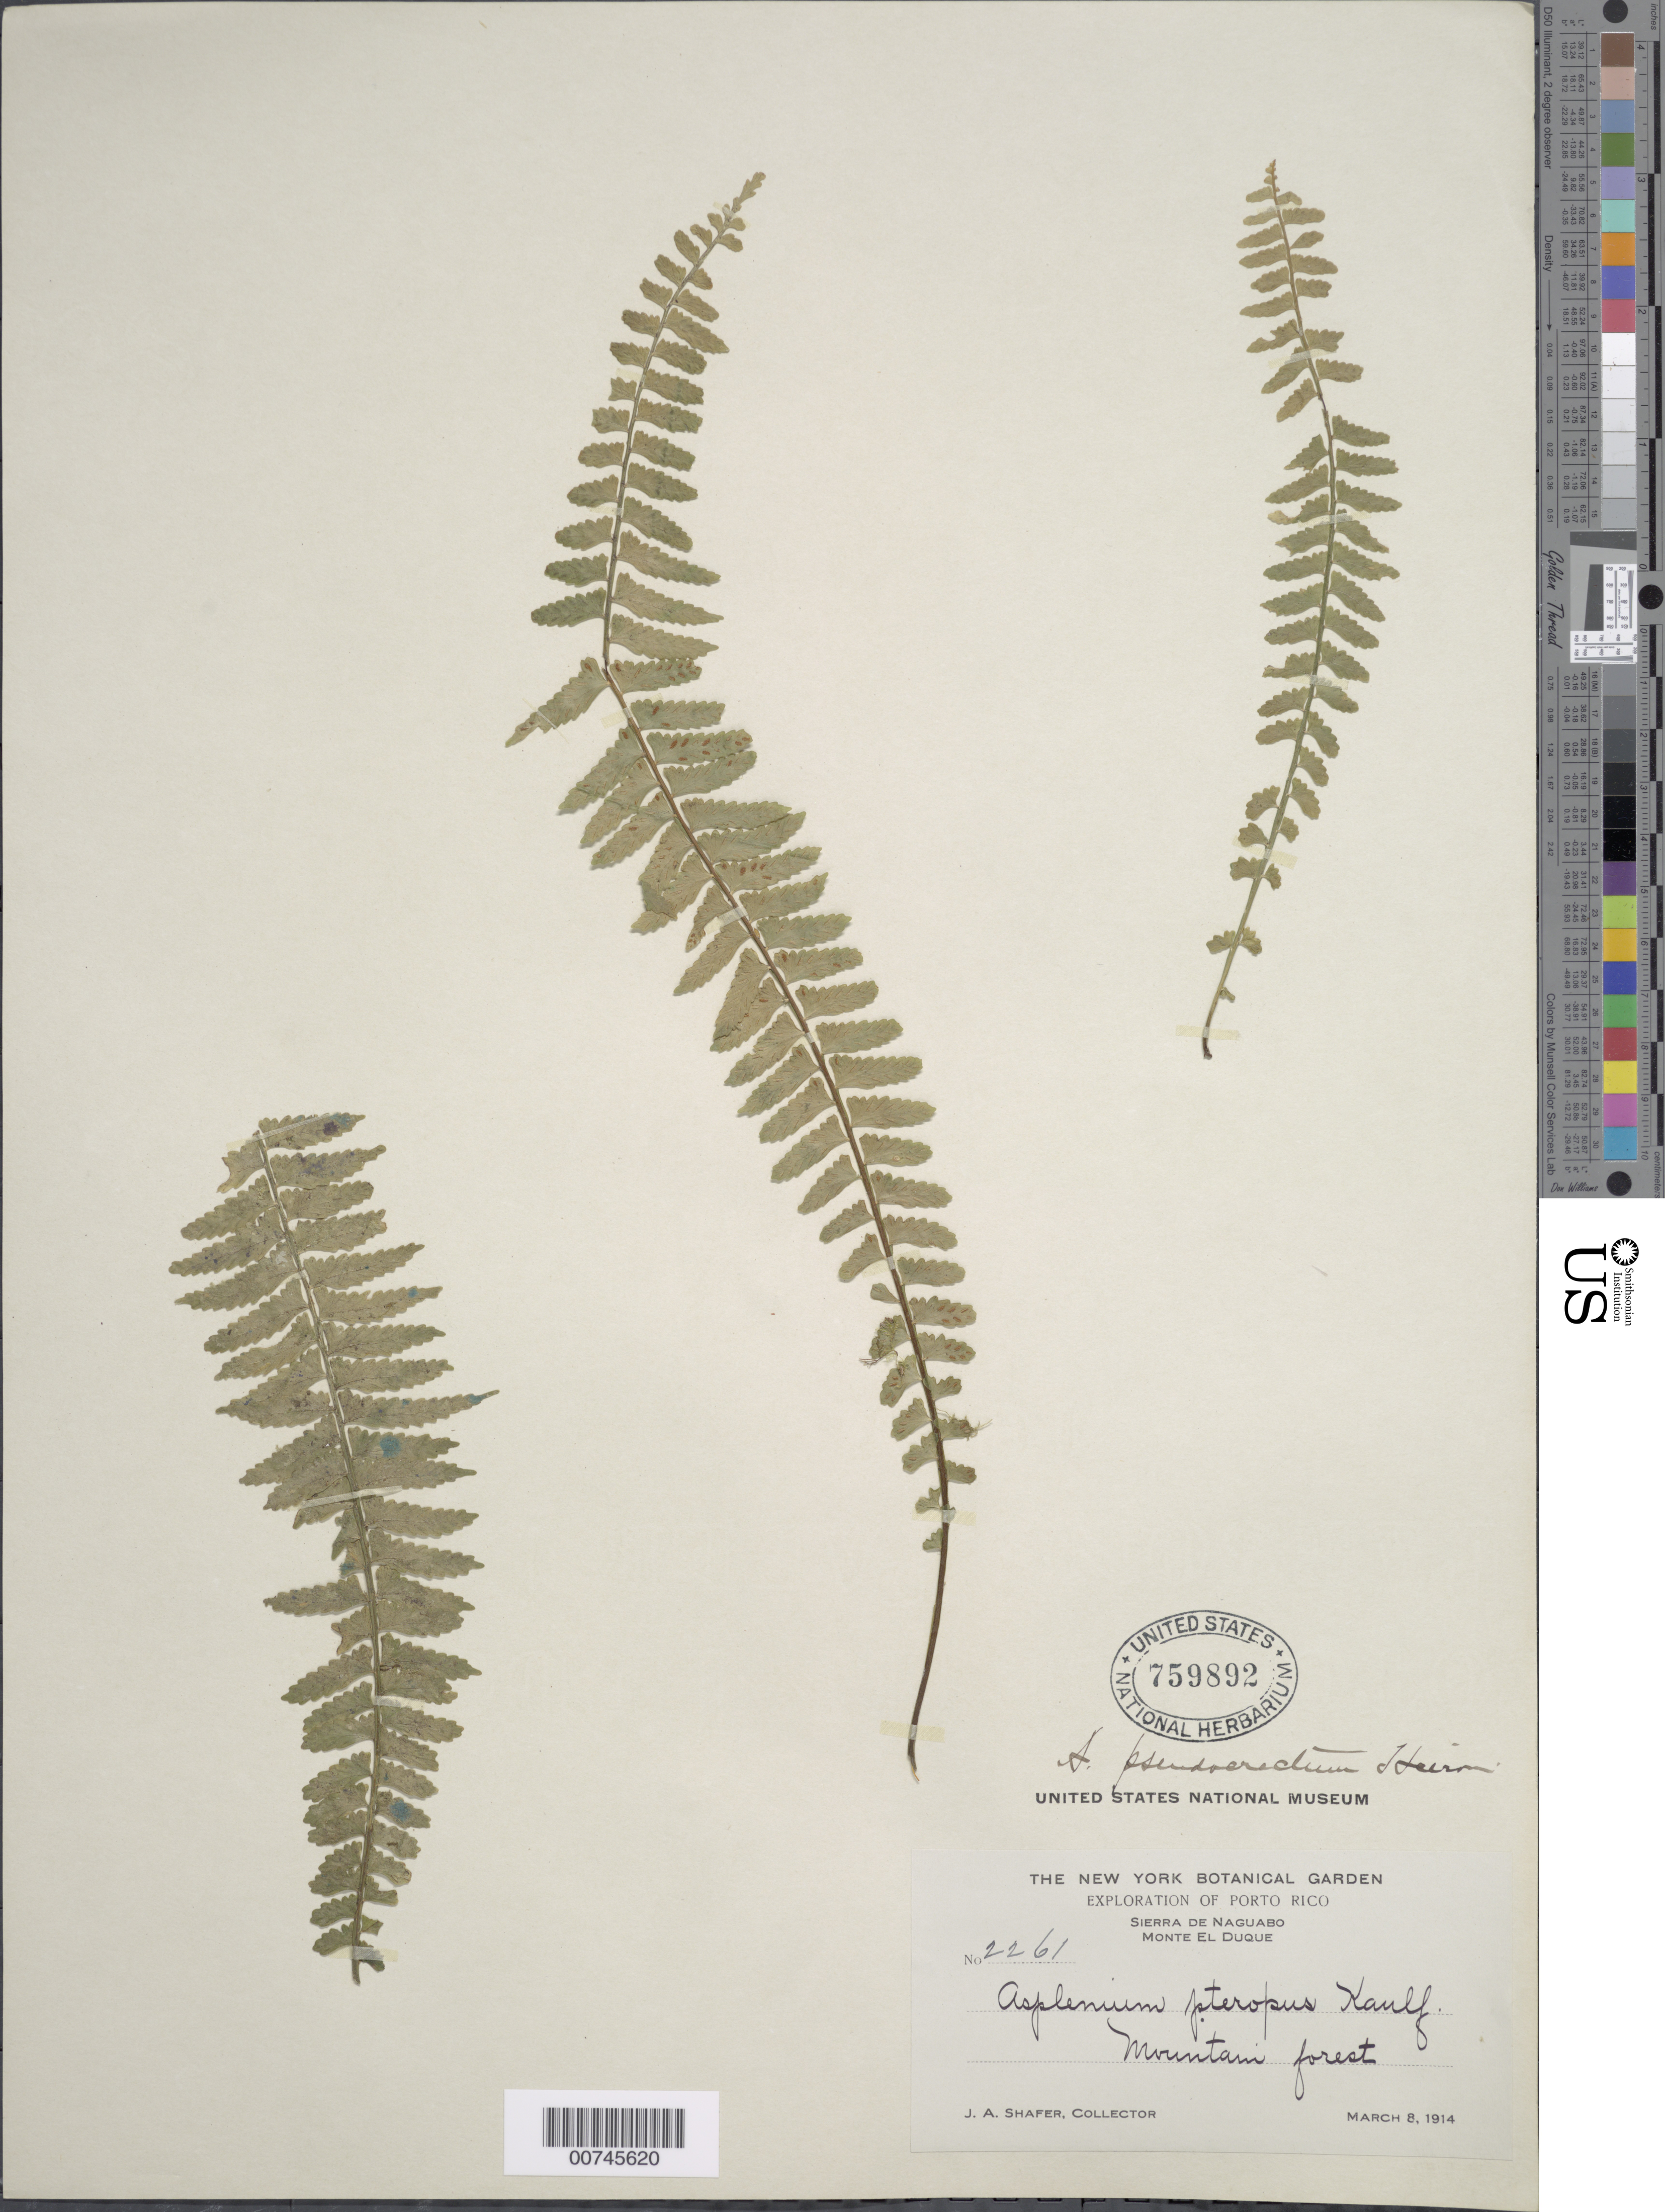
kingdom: Plantae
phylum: Tracheophyta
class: Polypodiopsida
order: Polypodiales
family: Aspleniaceae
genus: Asplenium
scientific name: Asplenium pteropus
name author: Kaulf.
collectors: J. A. Shafer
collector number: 2261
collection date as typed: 08 Mar 1914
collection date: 1914-03-08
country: Puerto Rico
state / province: Naguabo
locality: Sierra de Naguabo, Monte El Duque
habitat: Mountain forest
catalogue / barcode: US 759892